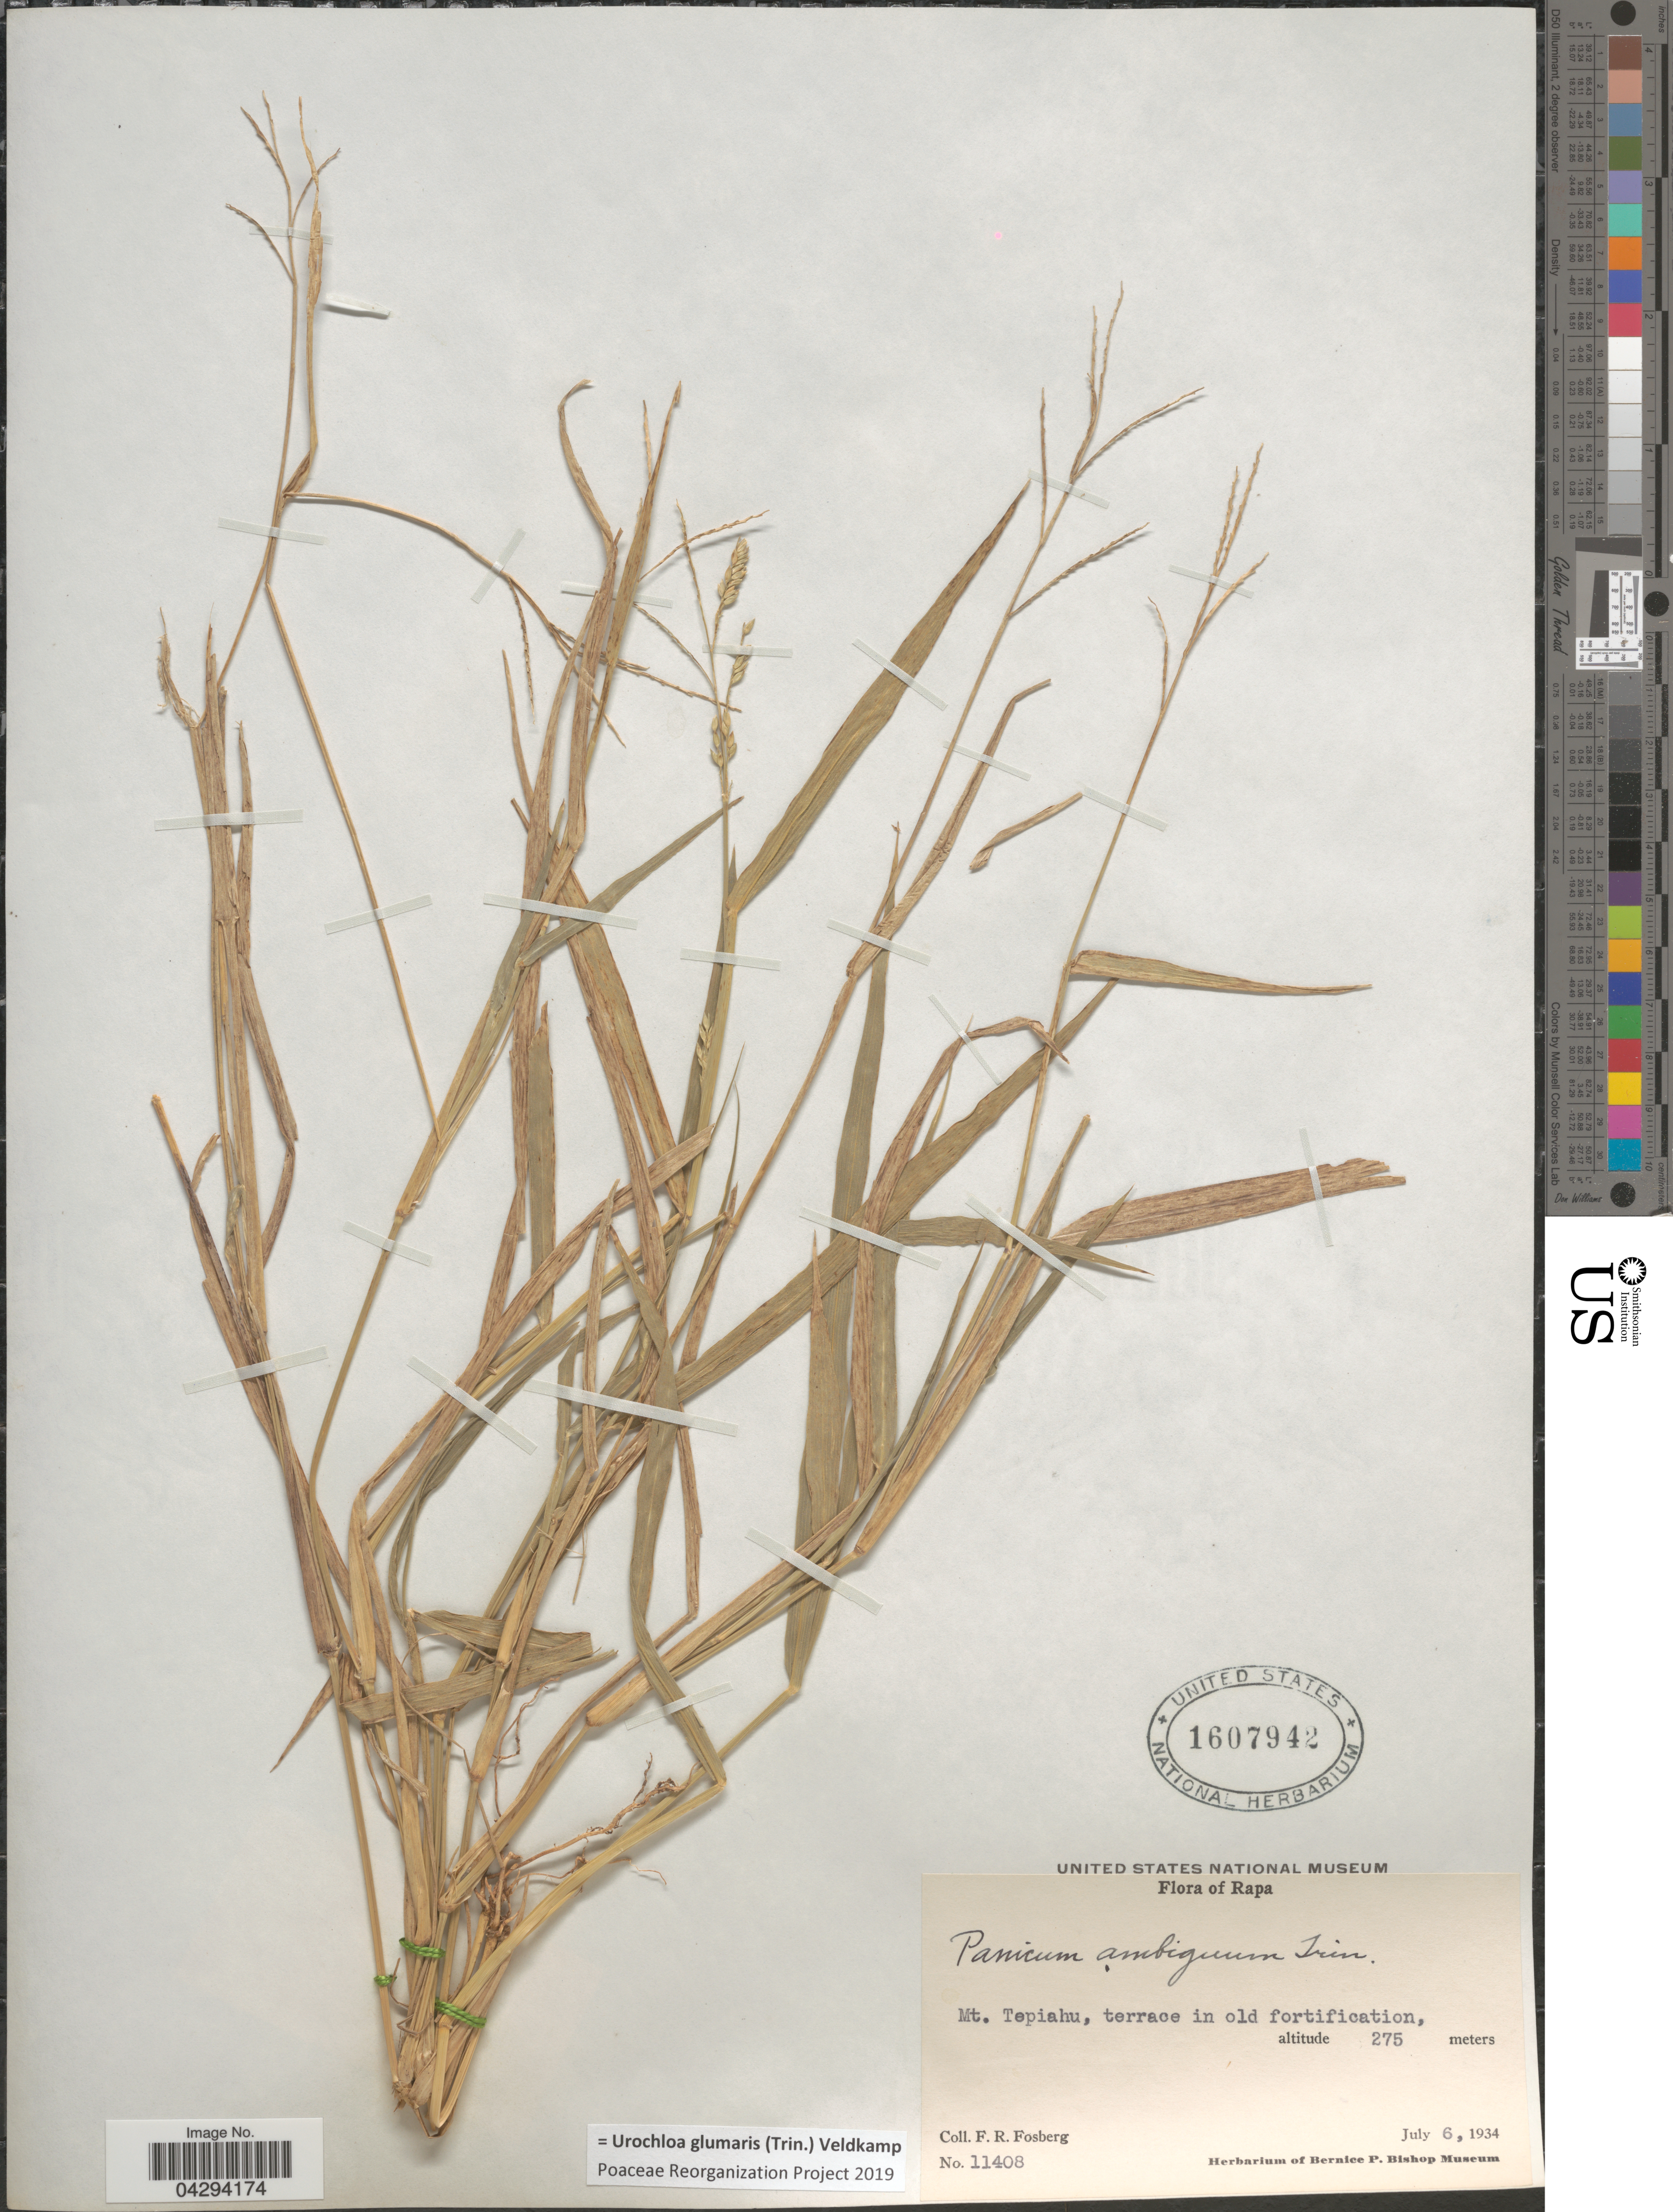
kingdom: Plantae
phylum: Tracheophyta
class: Liliopsida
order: Poales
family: Poaceae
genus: Urochloa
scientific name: Urochloa glumaris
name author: (Trin.) Veldkamp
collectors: F. R. Fosberg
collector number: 11408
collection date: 1934-07-06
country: French Polynesia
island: Rapa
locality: Rapa. Mt. Tepiahu, terrace in old fortification.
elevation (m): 275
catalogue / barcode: US 1607942